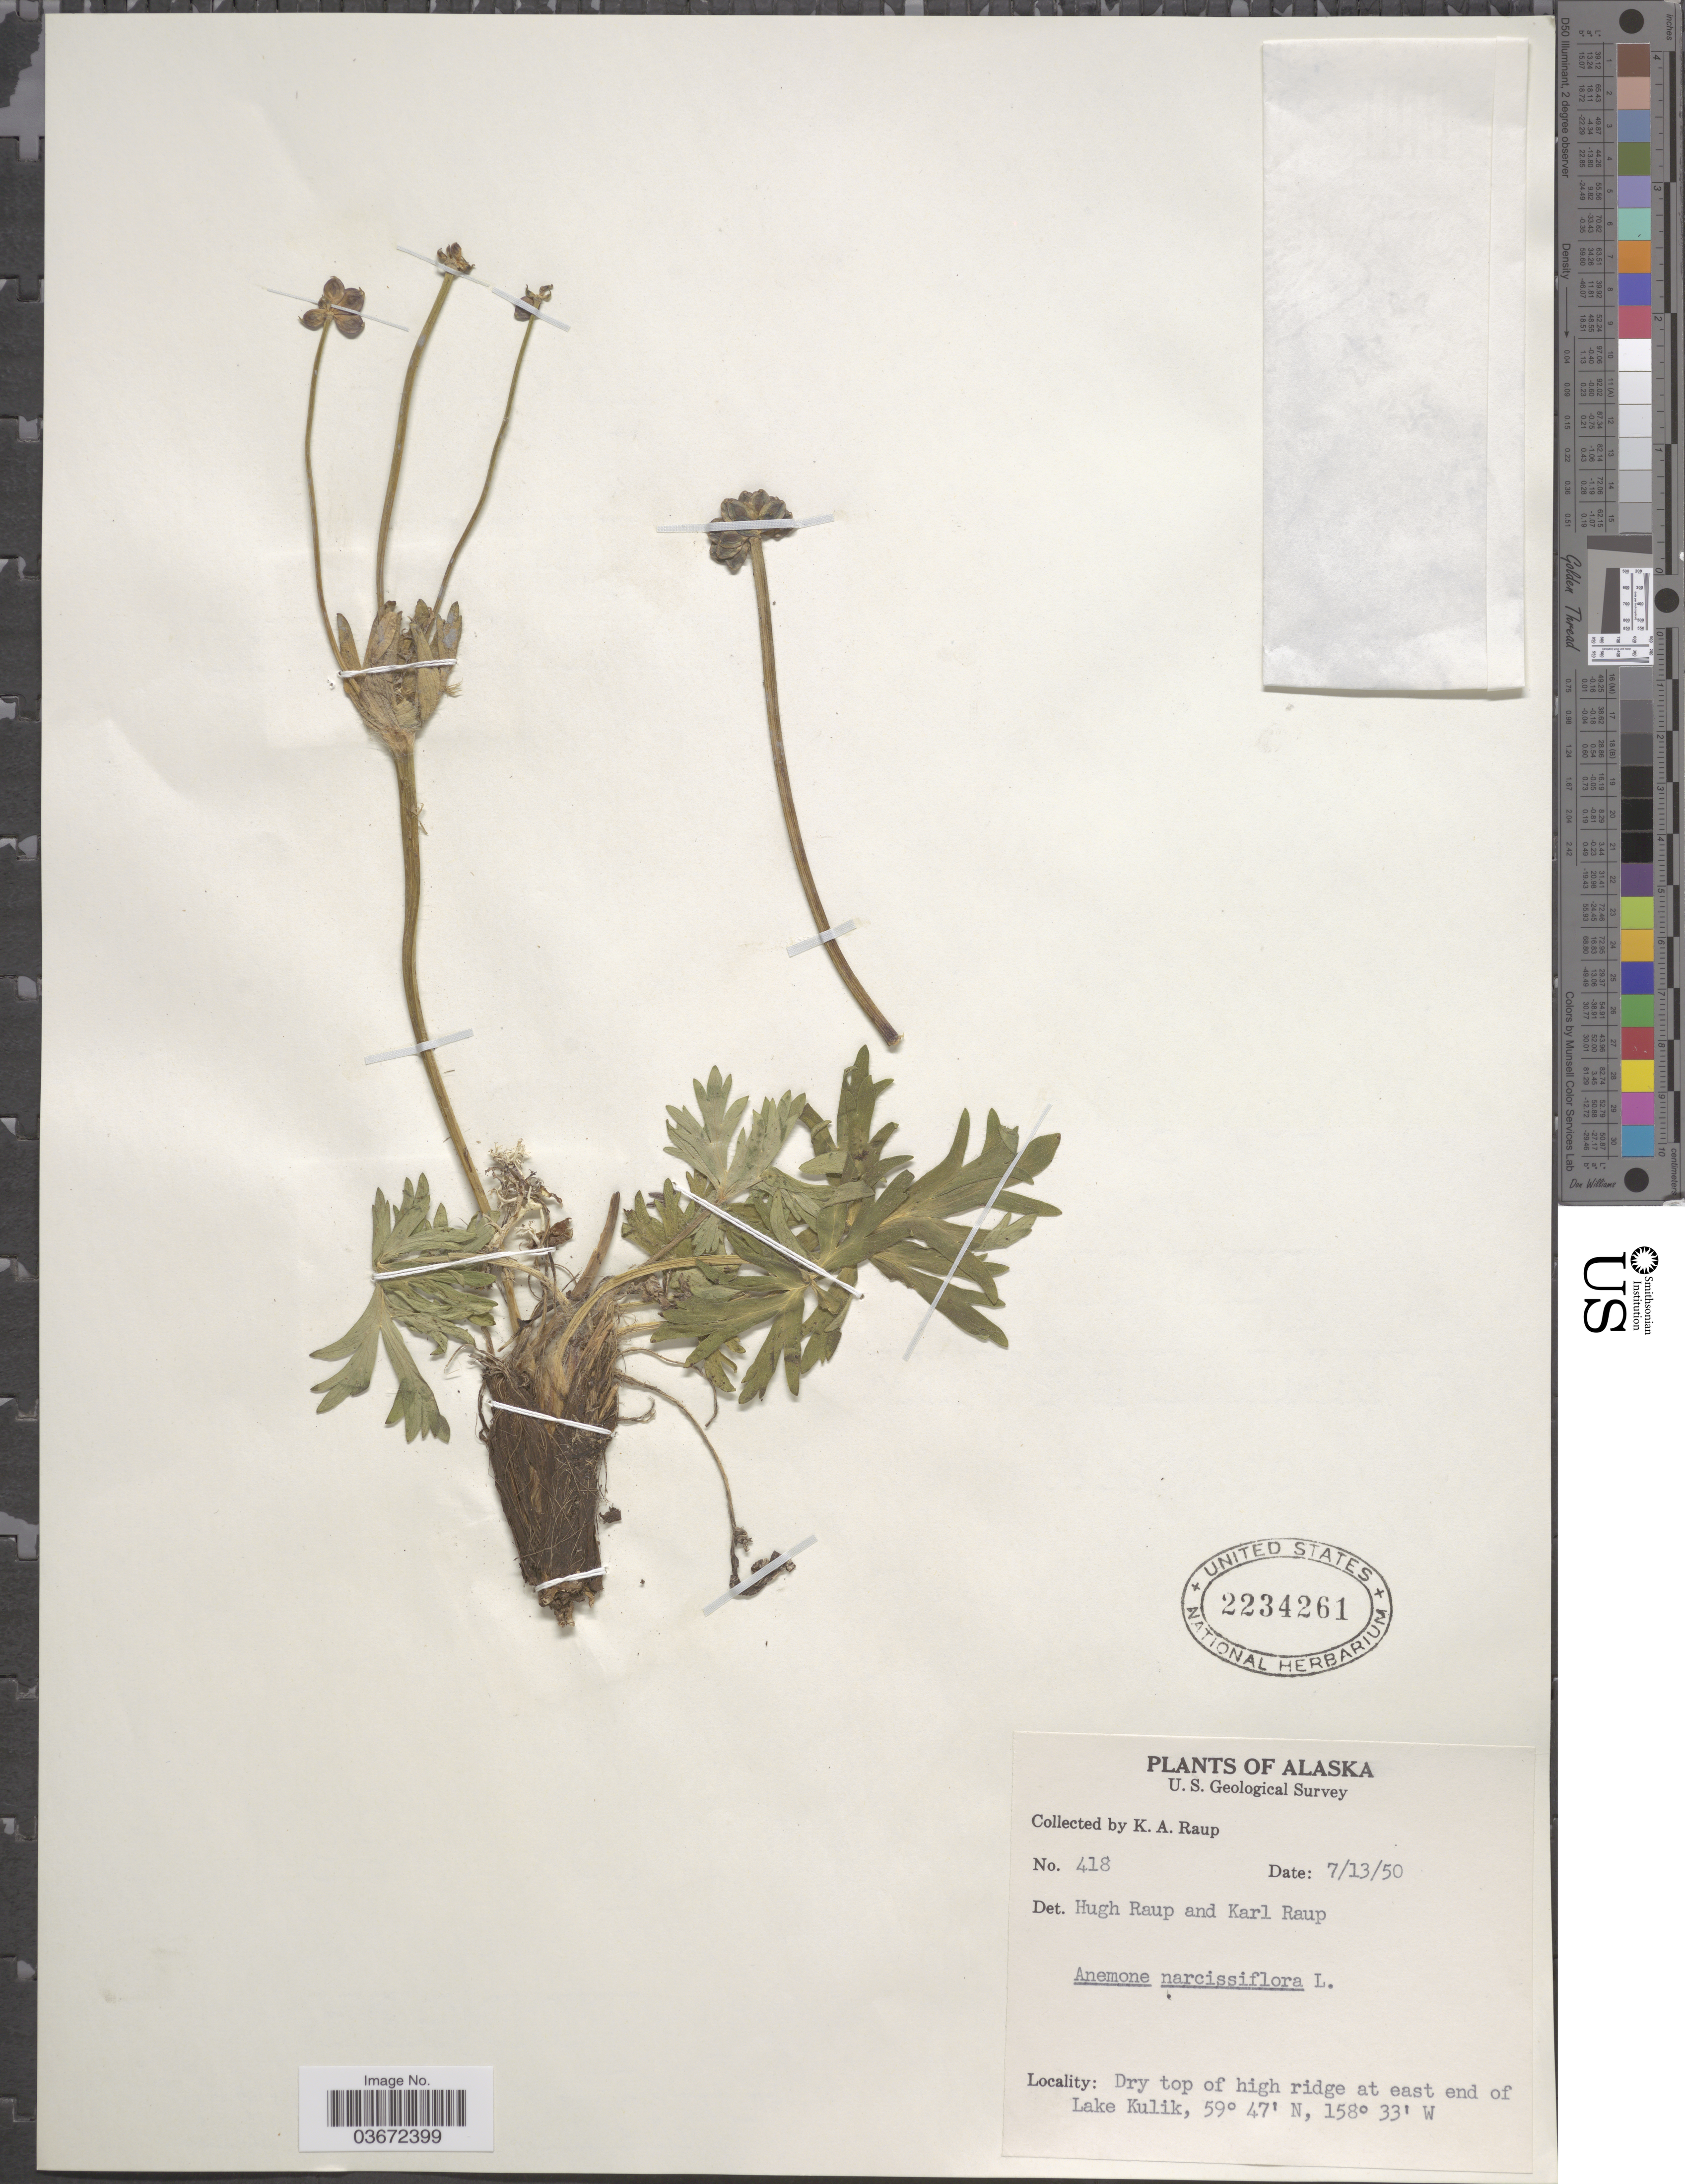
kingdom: Plantae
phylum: Tracheophyta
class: Magnoliopsida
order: Ranunculales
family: Ranunculaceae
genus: Anemone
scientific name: Anemone narcissiflora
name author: L.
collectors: K. Raup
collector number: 418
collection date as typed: Transcribed d/m/y: 13/7/50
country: United States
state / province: Alaska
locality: At east end of Lake Kulik.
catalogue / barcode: US 2234261